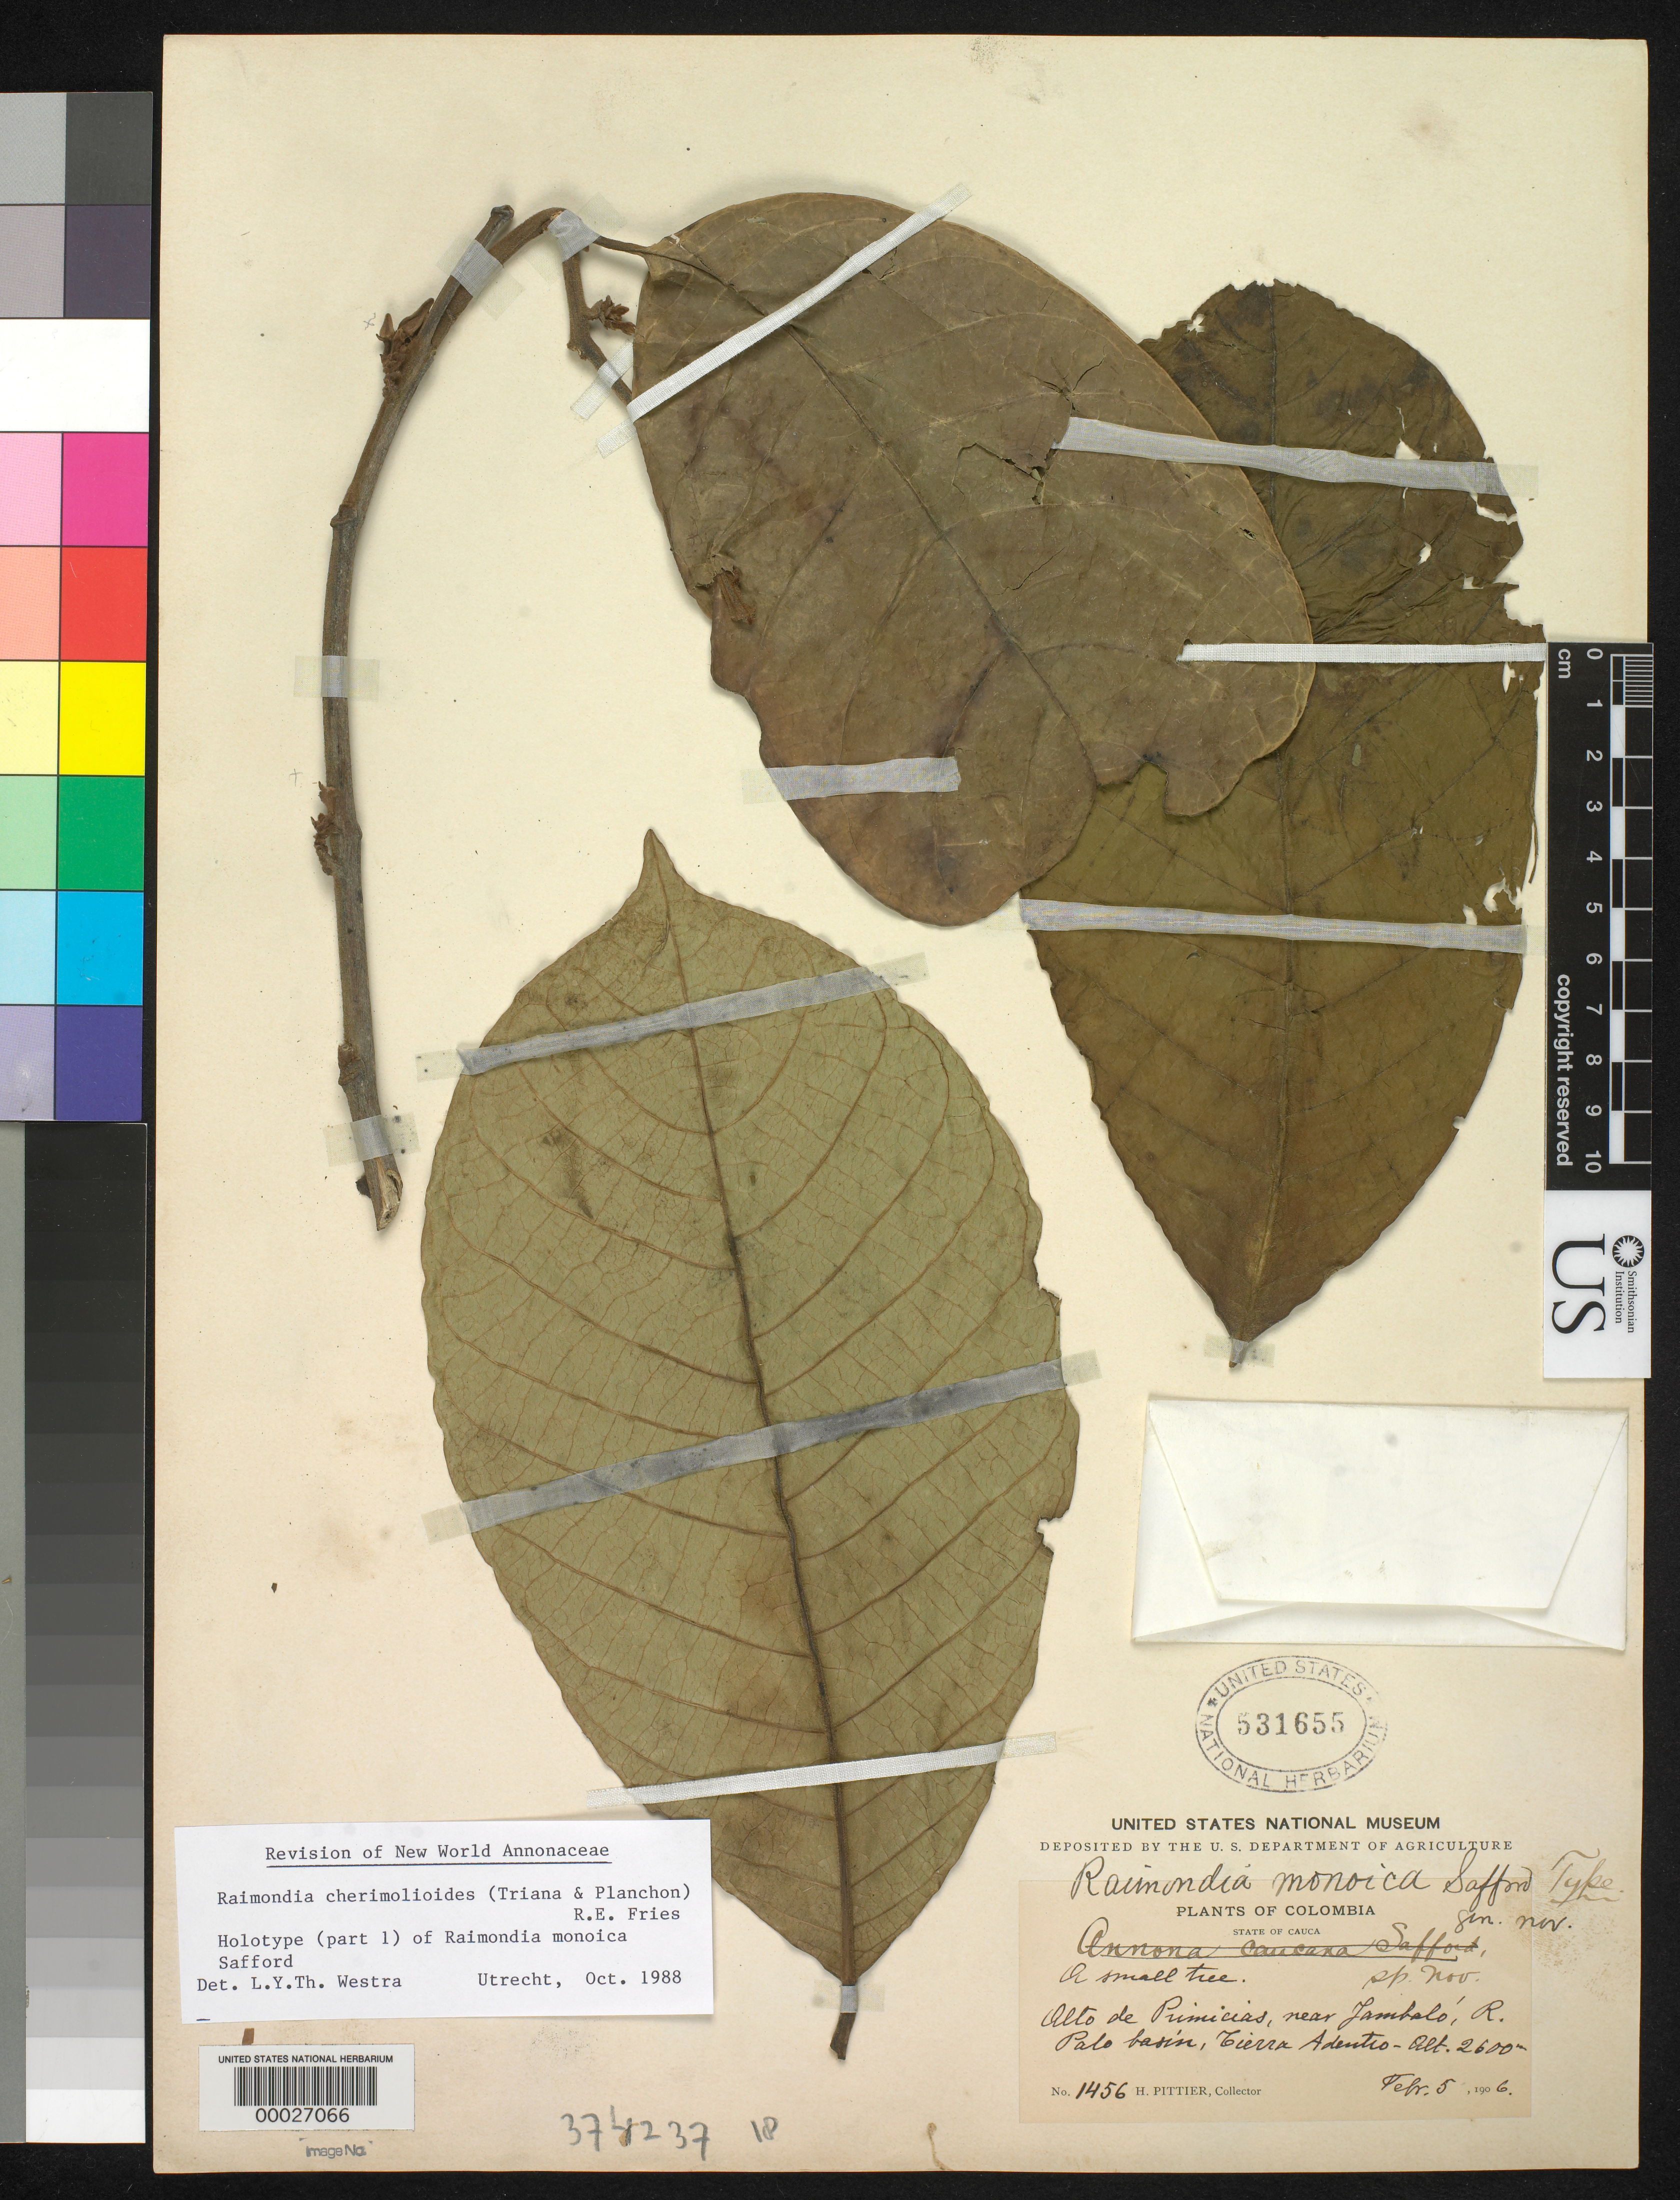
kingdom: Plantae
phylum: Tracheophyta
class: Magnoliopsida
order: Magnoliales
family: Annonaceae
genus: Raimondia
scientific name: Raimondia monoica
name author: Saff.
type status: Holotype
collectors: H. F. Pittier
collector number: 1456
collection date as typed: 05 Feb 1906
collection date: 1906-02-05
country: Colombia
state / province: Cauca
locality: Alto de Primicias, near Jambalo, Rio Palo Basin, Tierra Adentro, Cordillera Central.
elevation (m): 2600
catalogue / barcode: US 531656